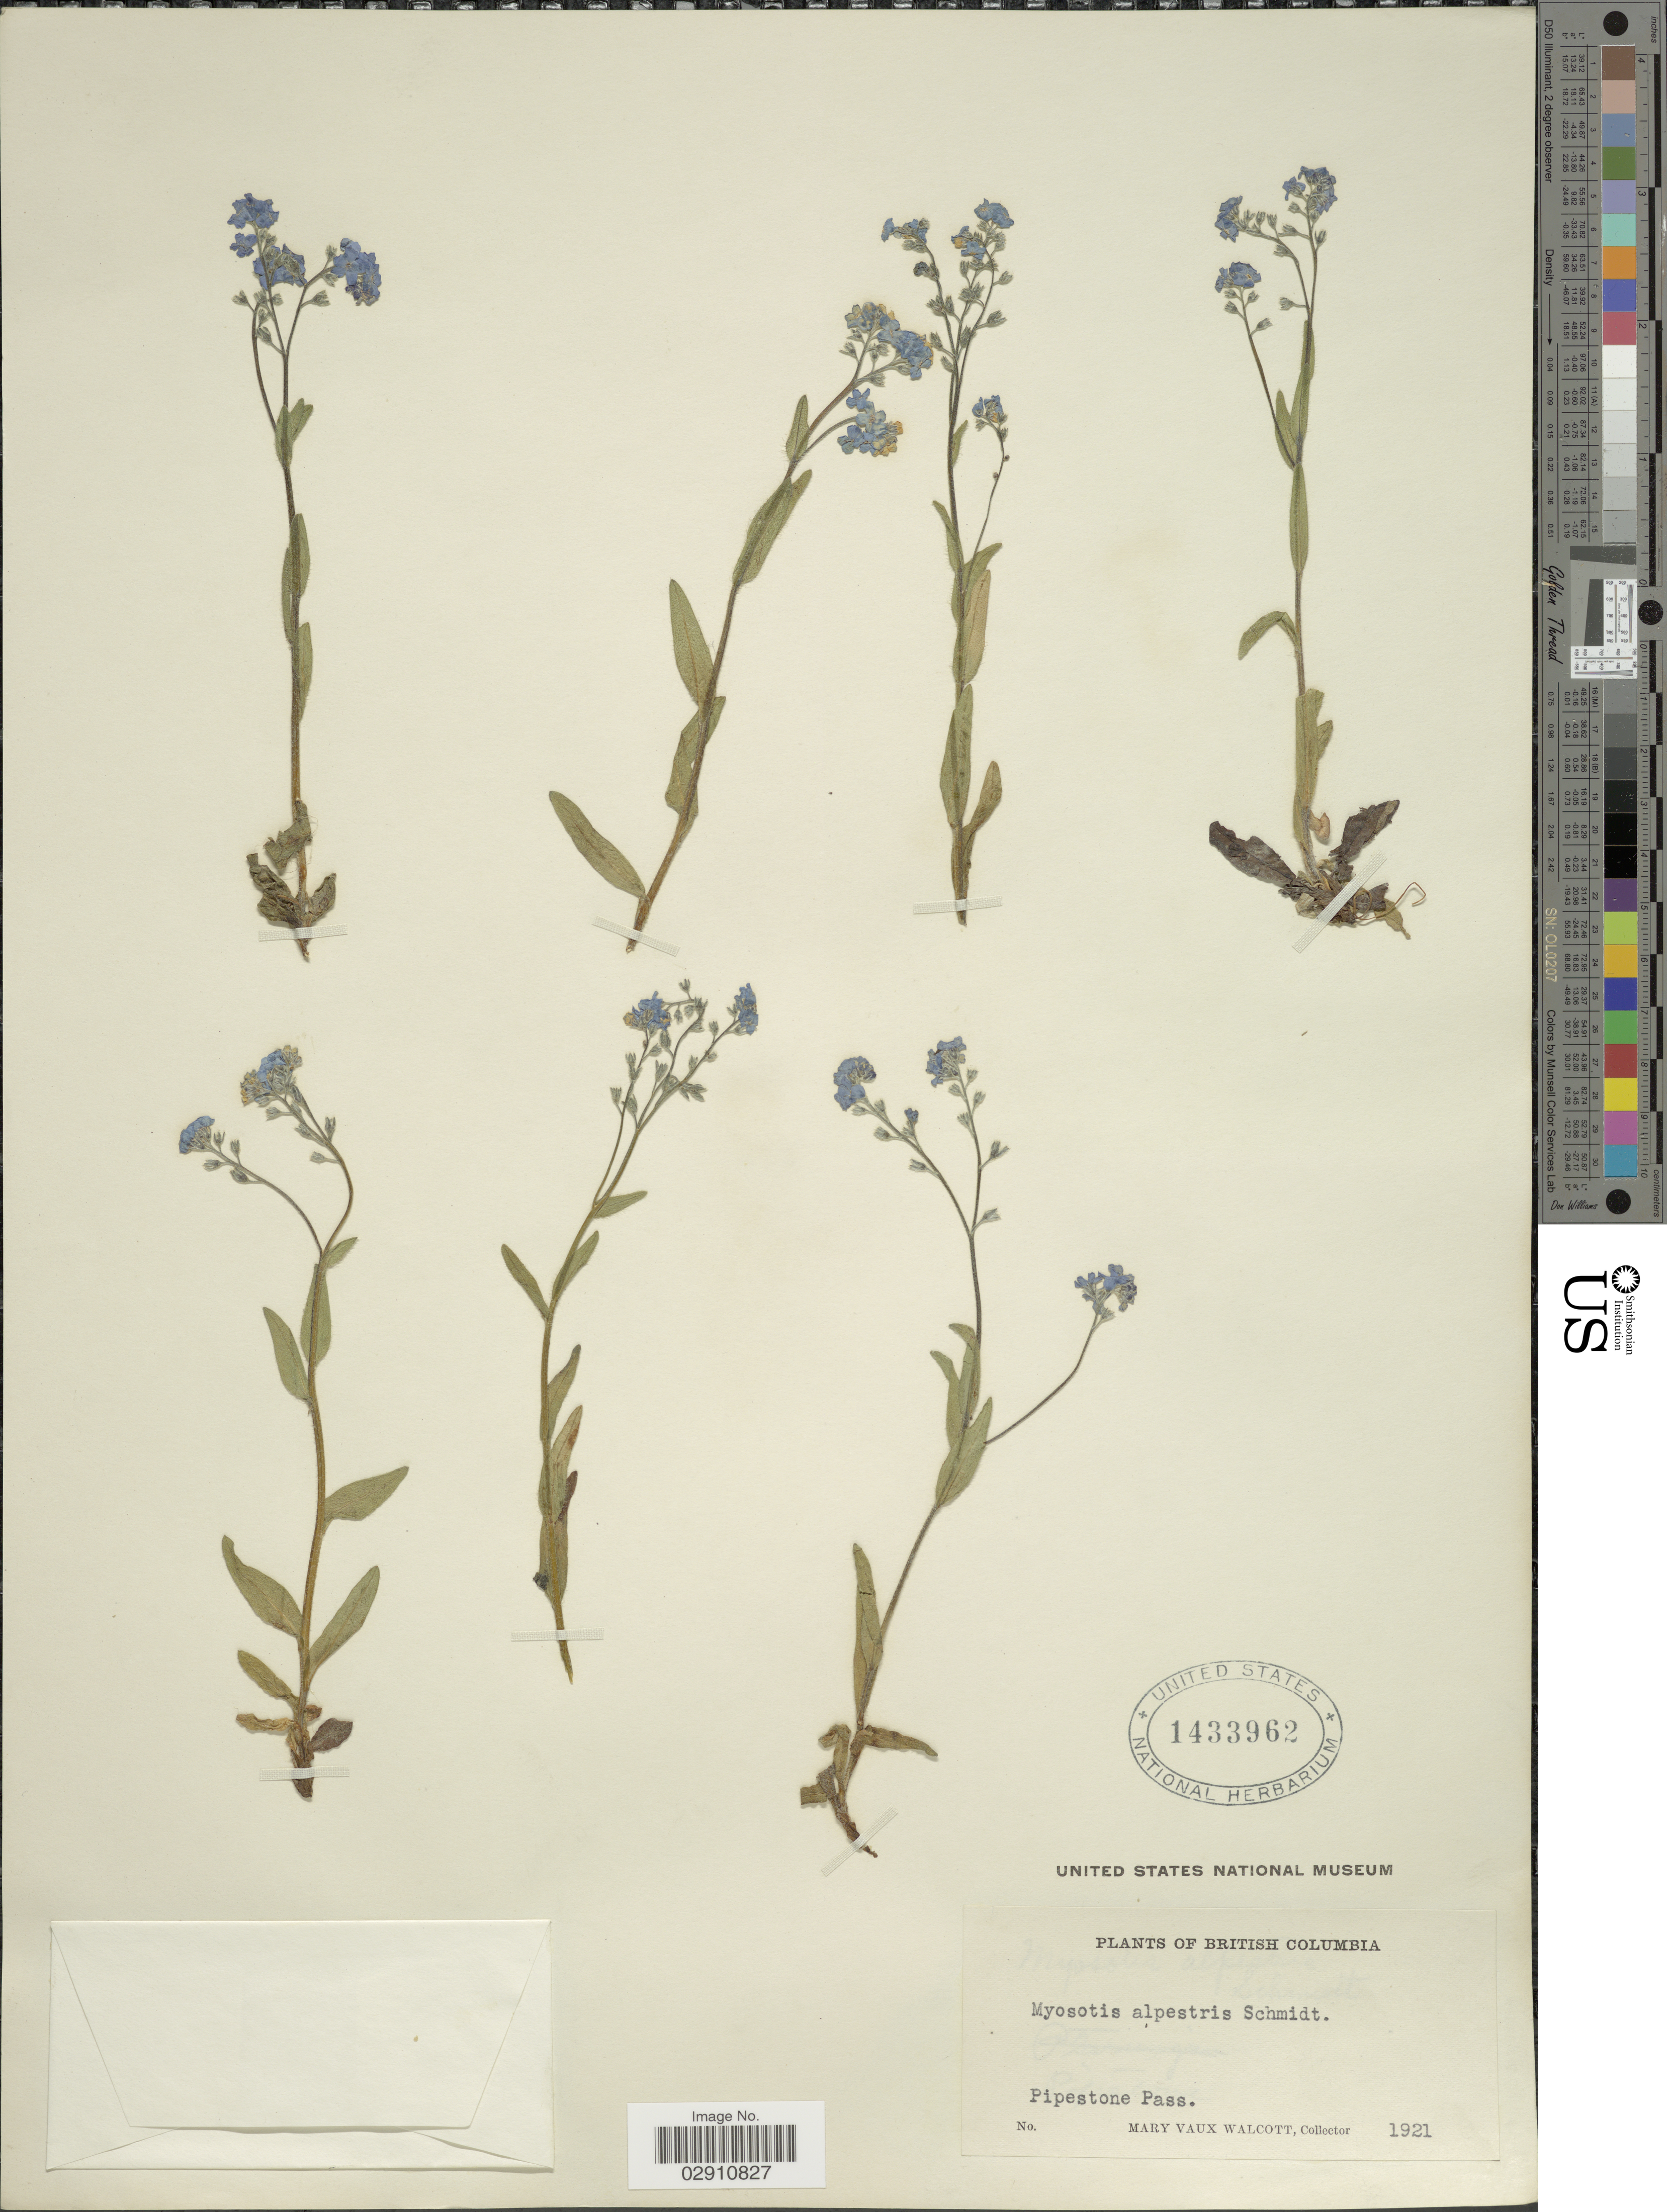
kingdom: Plantae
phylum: Tracheophyta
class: Magnoliopsida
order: Boraginales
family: Boraginaceae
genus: Myosotis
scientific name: Myosotis alpestris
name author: F.W. Schmidt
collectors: M. Walcott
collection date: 1921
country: Canada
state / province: British Columbia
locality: Pipestone Pass.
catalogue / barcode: US 1433962